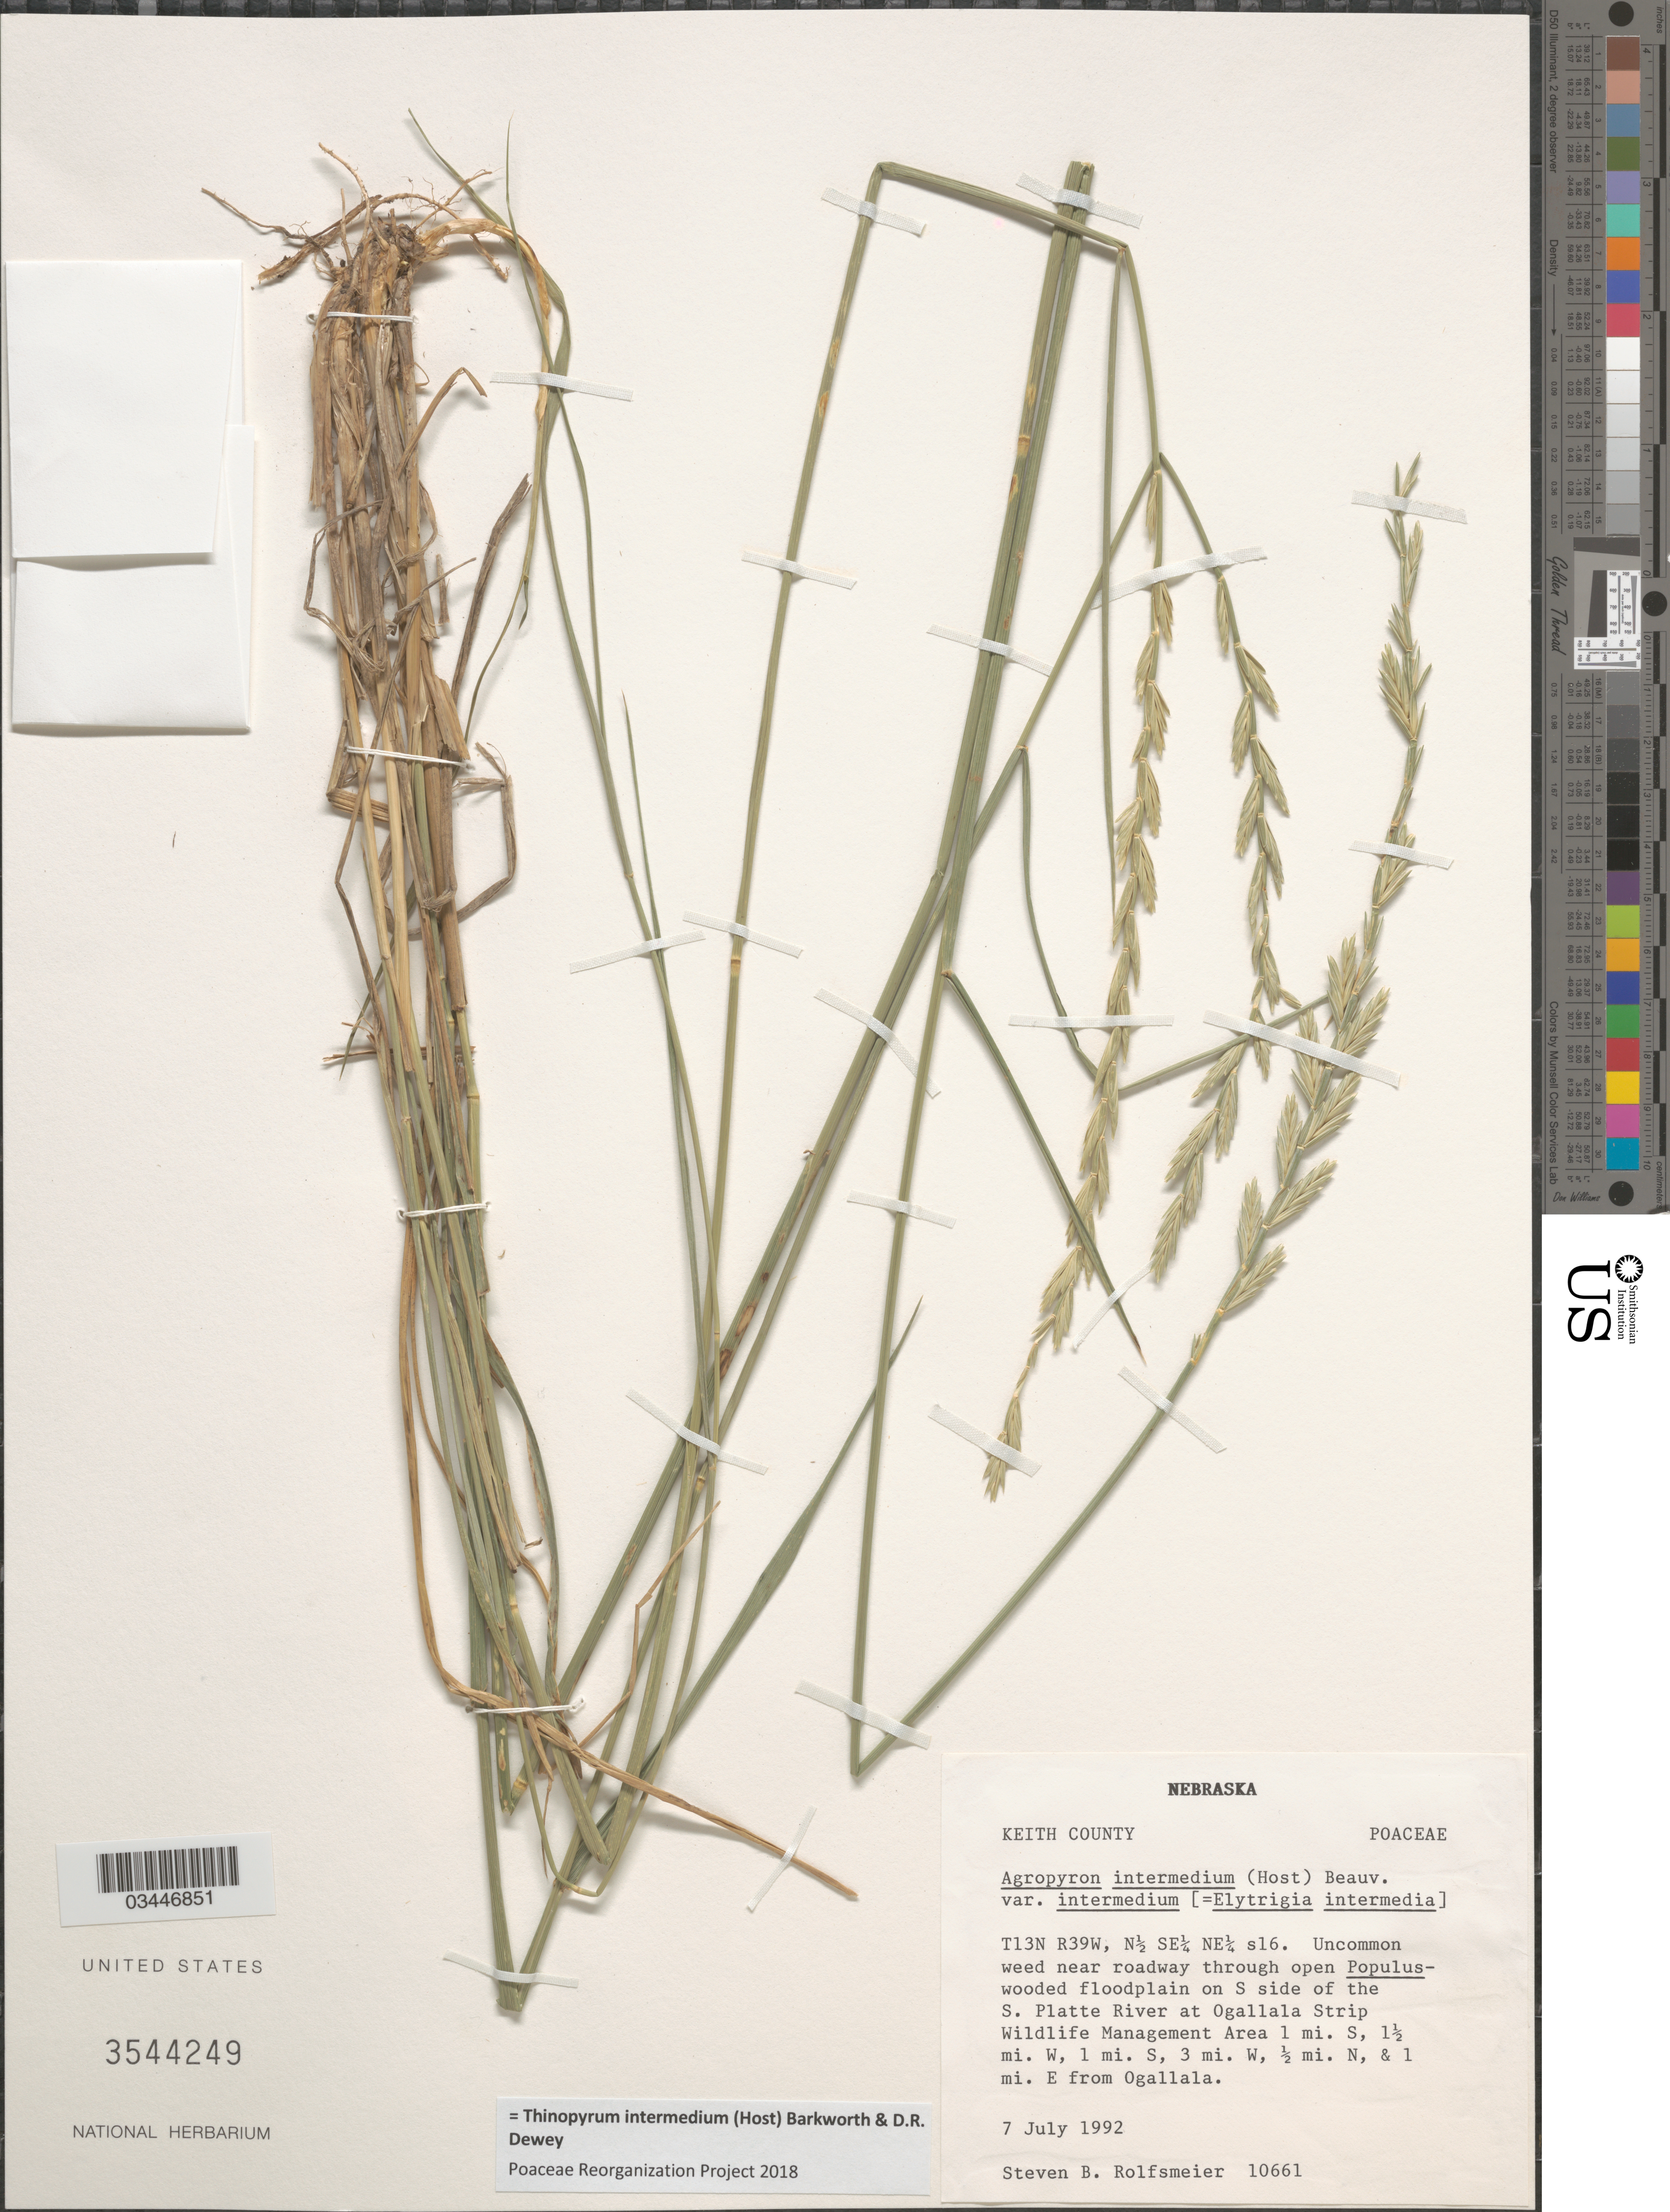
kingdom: Plantae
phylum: Tracheophyta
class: Liliopsida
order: Poales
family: Poaceae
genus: Aegilops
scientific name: Aegilops sp.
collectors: S. Rolfsmeier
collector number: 10661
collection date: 1992-07-07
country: United States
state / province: Nebraska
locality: Keith County. T13N R39W, N½ SE¼ NE¼ s16. Near roadway through open Populus-wooded floodplain on S side of the S. Platte River at Ogallala Strip Wildlife Management Area 1 mi. S, 1½ mi. W, 1 mi. S, 3 mi. W, ½ mi. N, & 1 mi. E from Ogallala.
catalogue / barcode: US 3544249